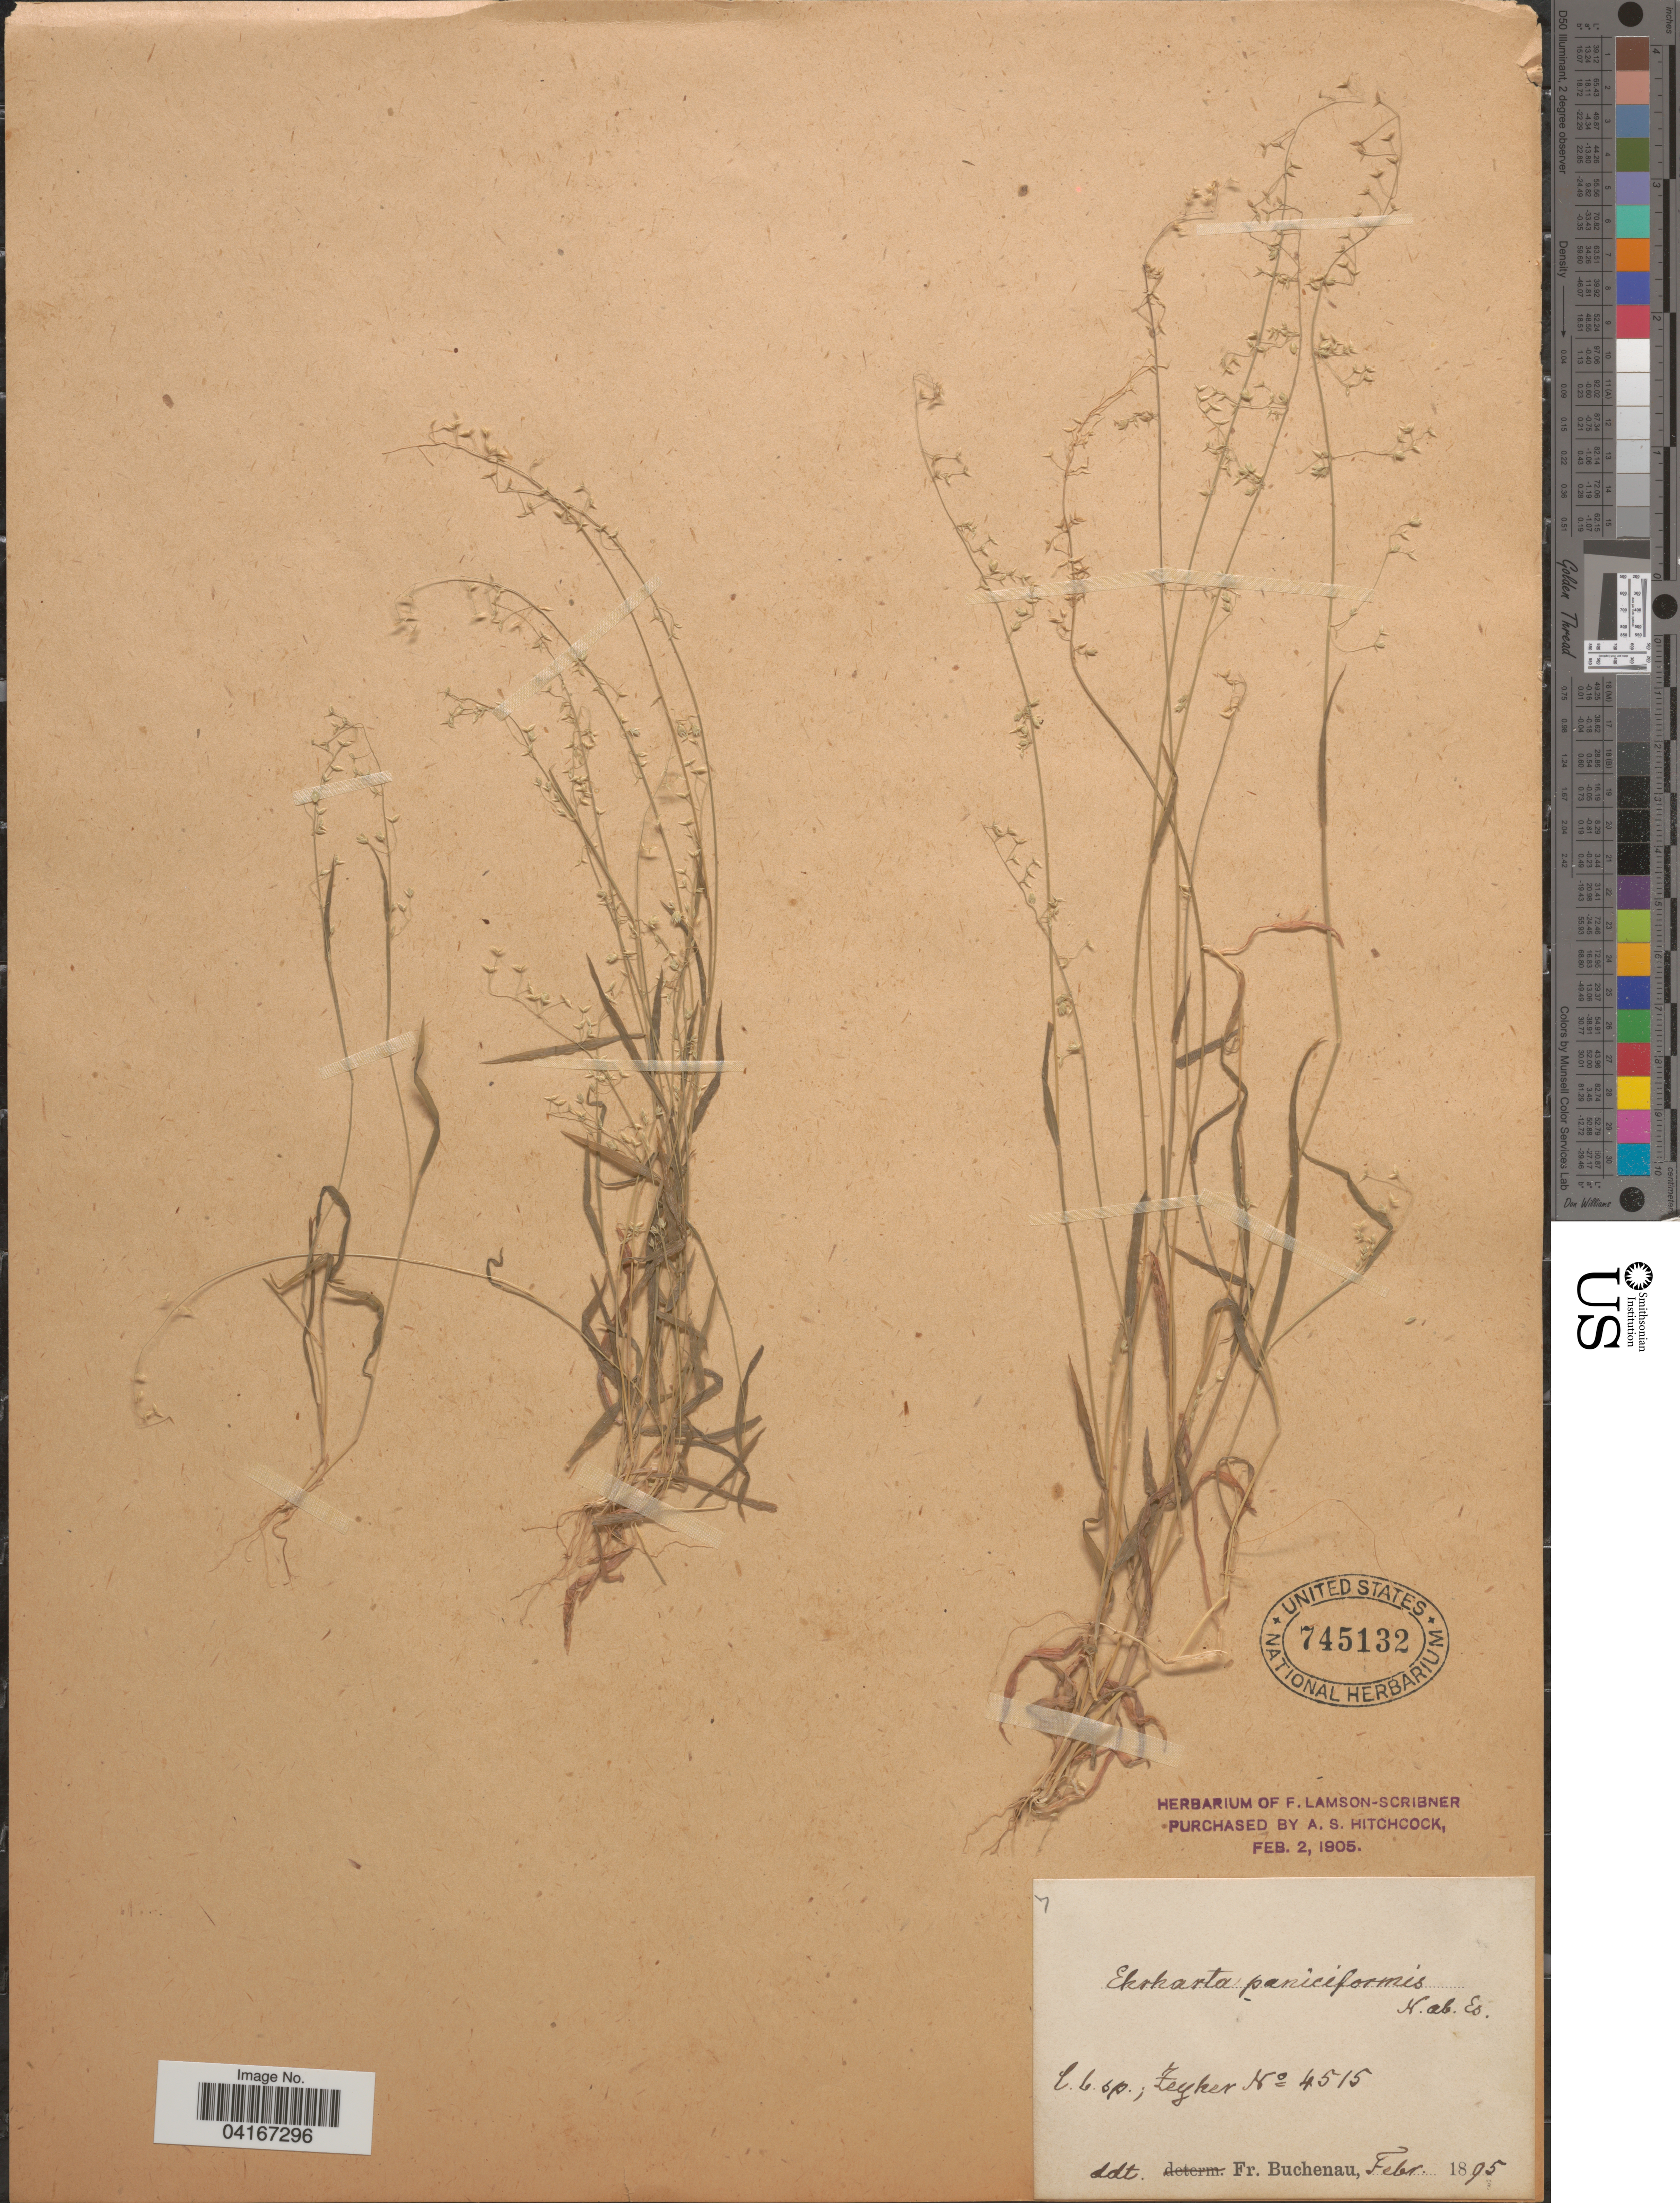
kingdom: Plantae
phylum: Tracheophyta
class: Liliopsida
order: Poales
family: Poaceae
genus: Ehrharta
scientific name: Ehrharta delicatula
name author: Stapf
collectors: -. Zeyher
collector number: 4515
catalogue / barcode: US 745132